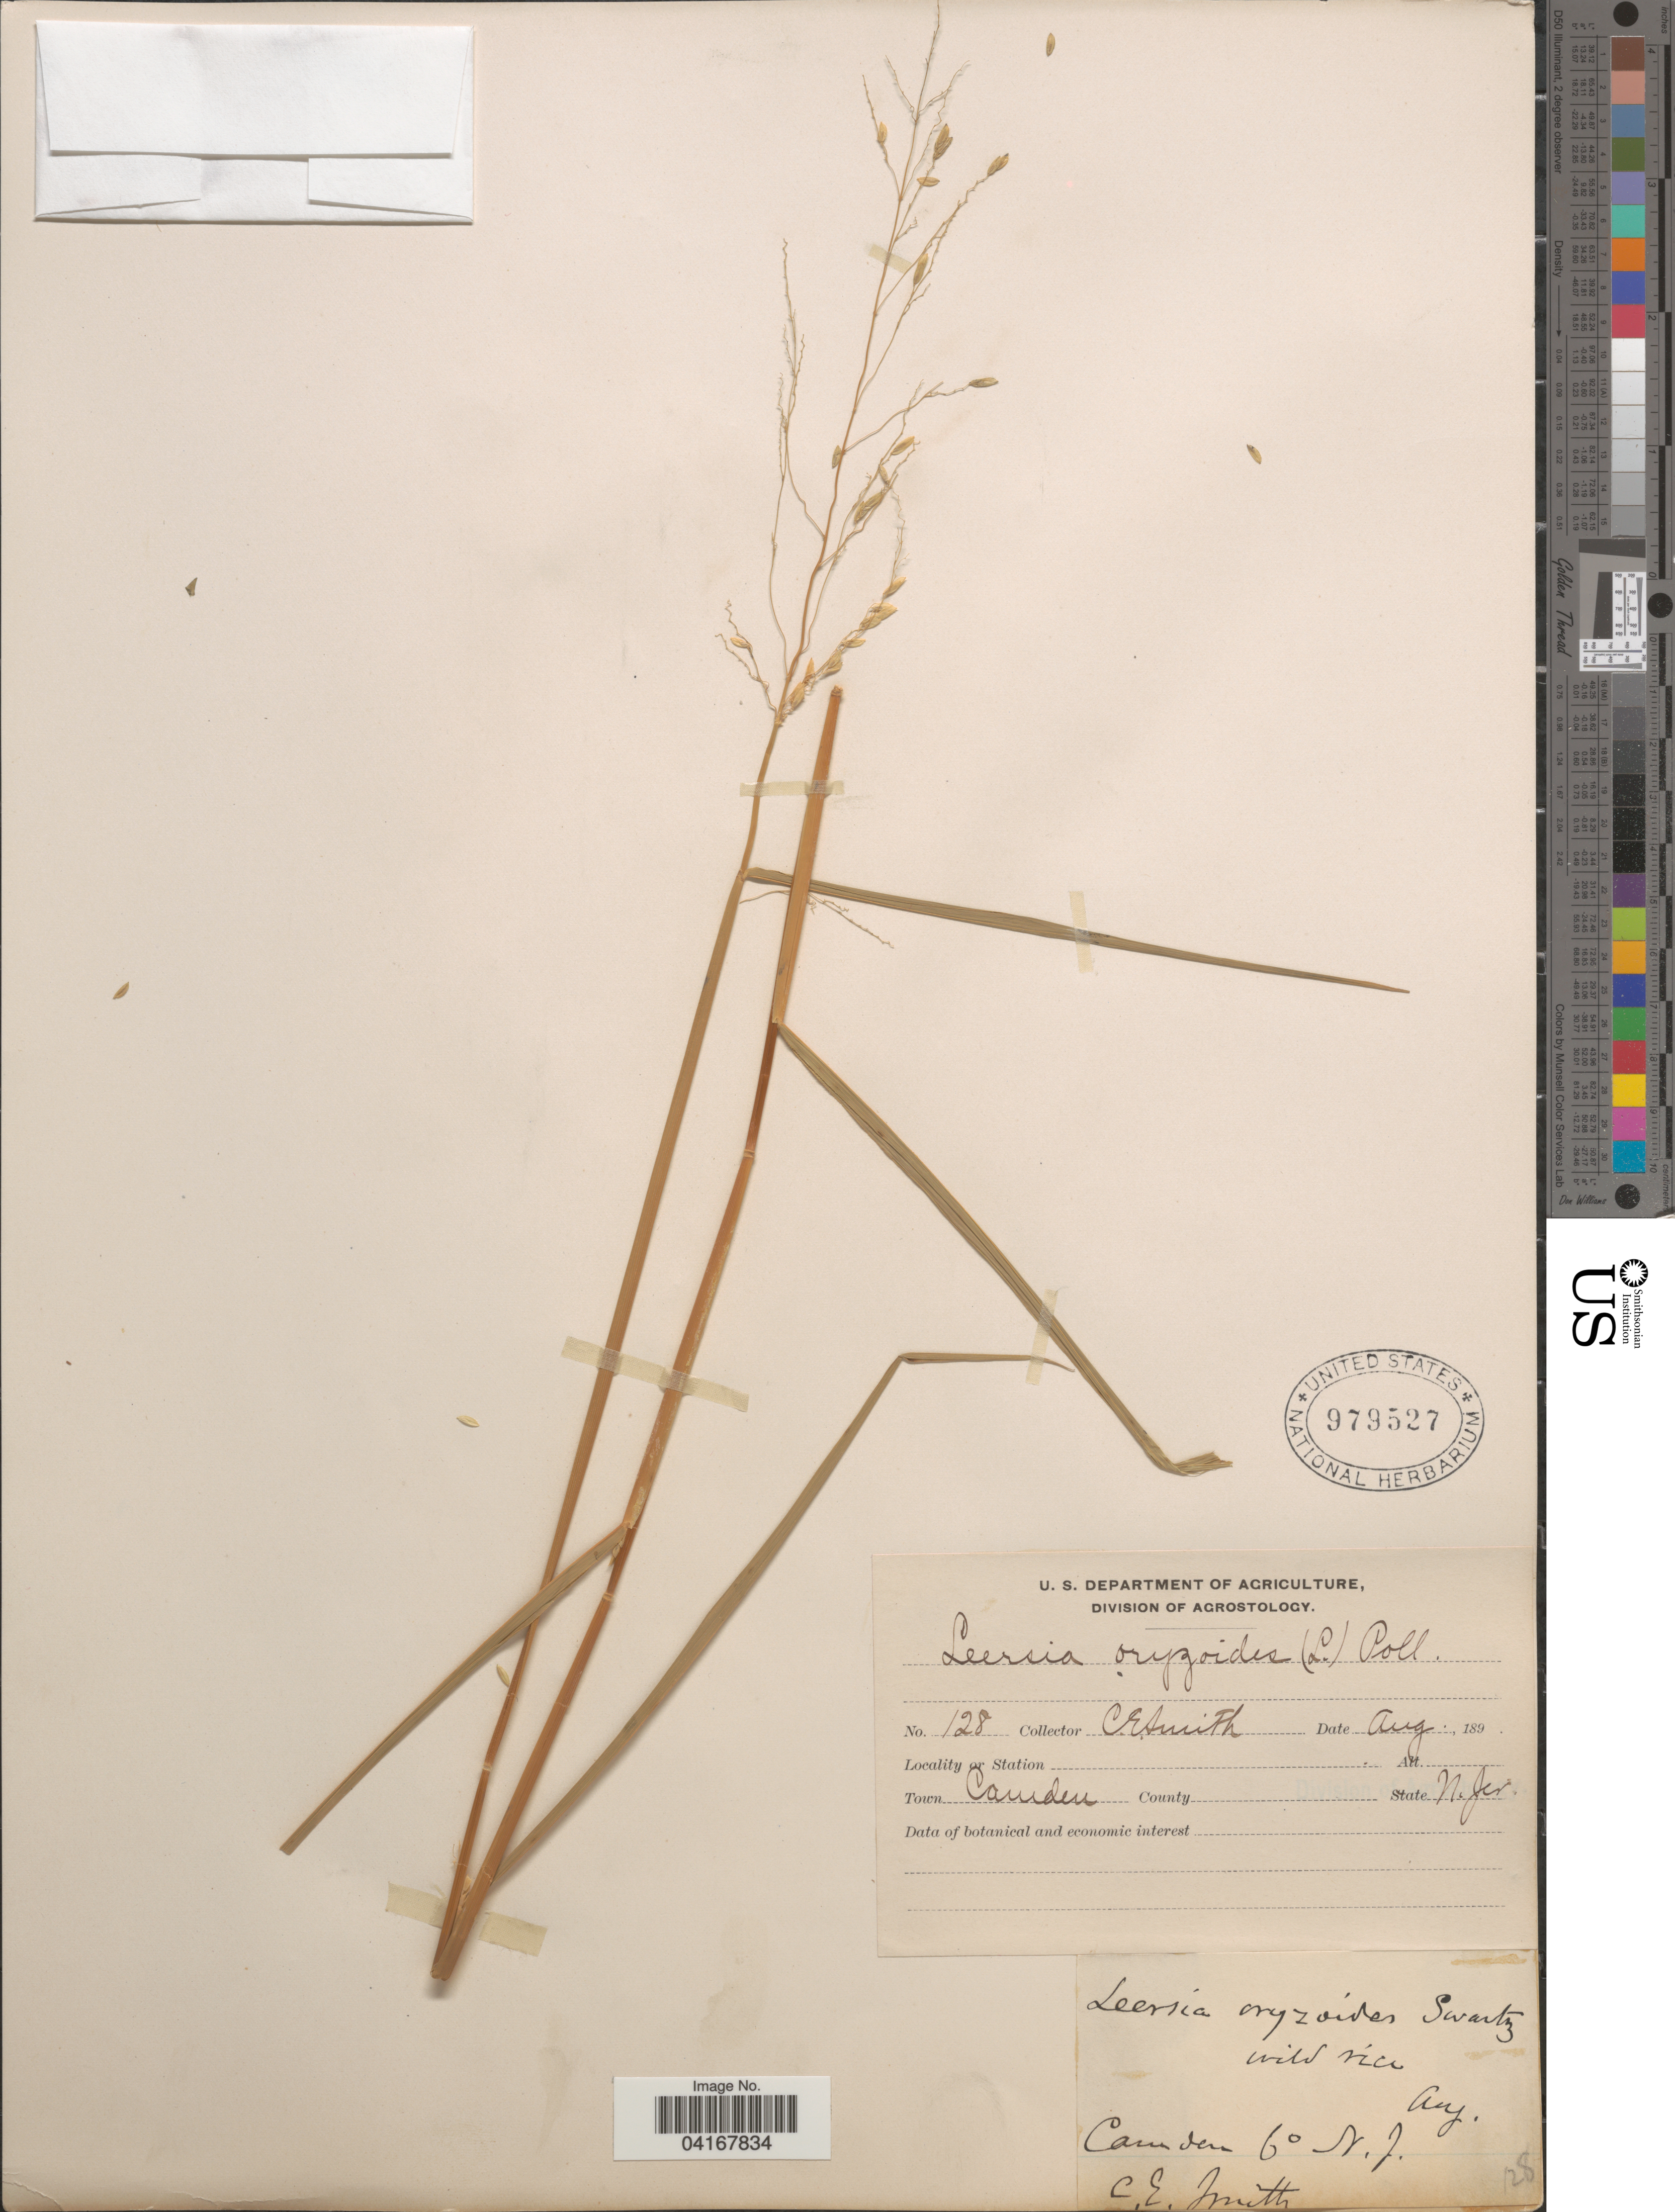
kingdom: Plantae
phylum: Tracheophyta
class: Liliopsida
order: Poales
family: Poaceae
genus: Leersia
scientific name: Leersia oryzoides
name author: (L.) Sw.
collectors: C. E. Smith Jr.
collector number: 128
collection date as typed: Aug. 189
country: United States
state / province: New Jersey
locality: Camden.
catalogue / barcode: US 979527